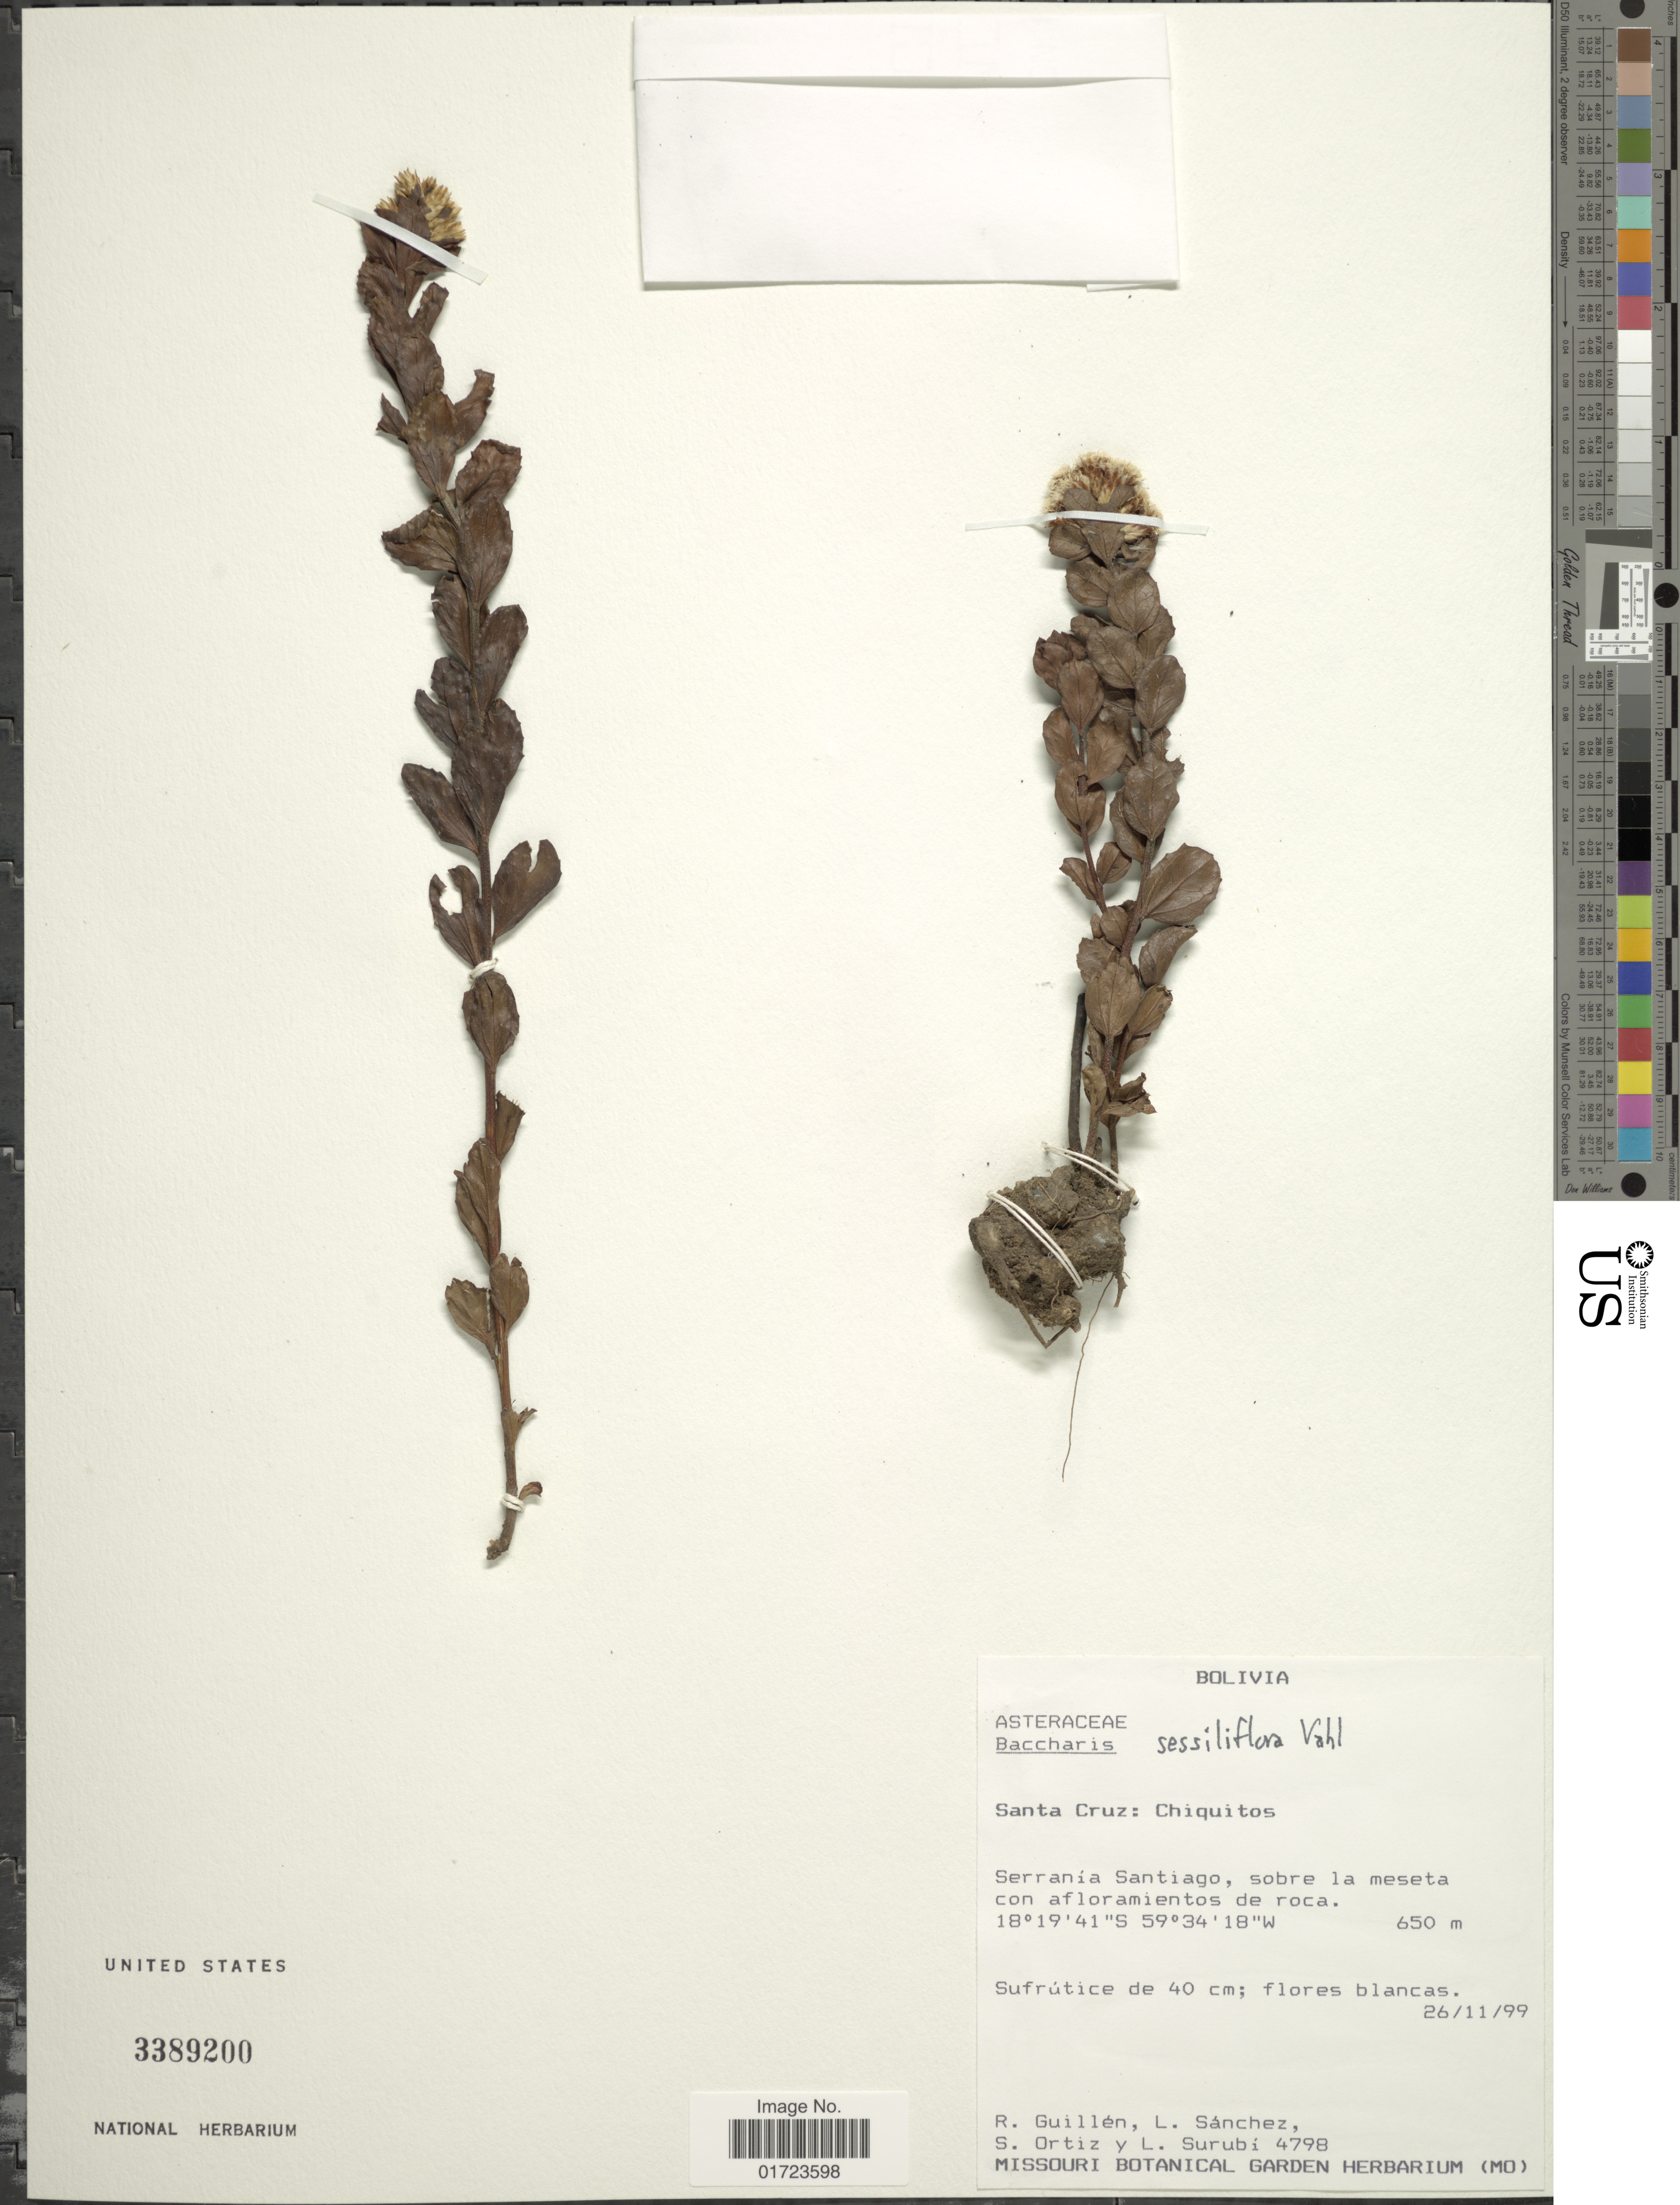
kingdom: Plantae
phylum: Tracheophyta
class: Magnoliopsida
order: Asterales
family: Asteraceae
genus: Baccharis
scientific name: Baccharis sessiliflora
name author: Vahl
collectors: R. Guillen, L. Sanchez, S. Ortiz & L. Surubi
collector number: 4798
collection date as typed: Transcribed d/m/y: 26/11/99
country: Bolivia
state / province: Santa Cruz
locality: Santa Cruz: Chiquitos, Serrania Santiago, sobre la meseta con afloramentos de roca.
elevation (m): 650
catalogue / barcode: US 3389200